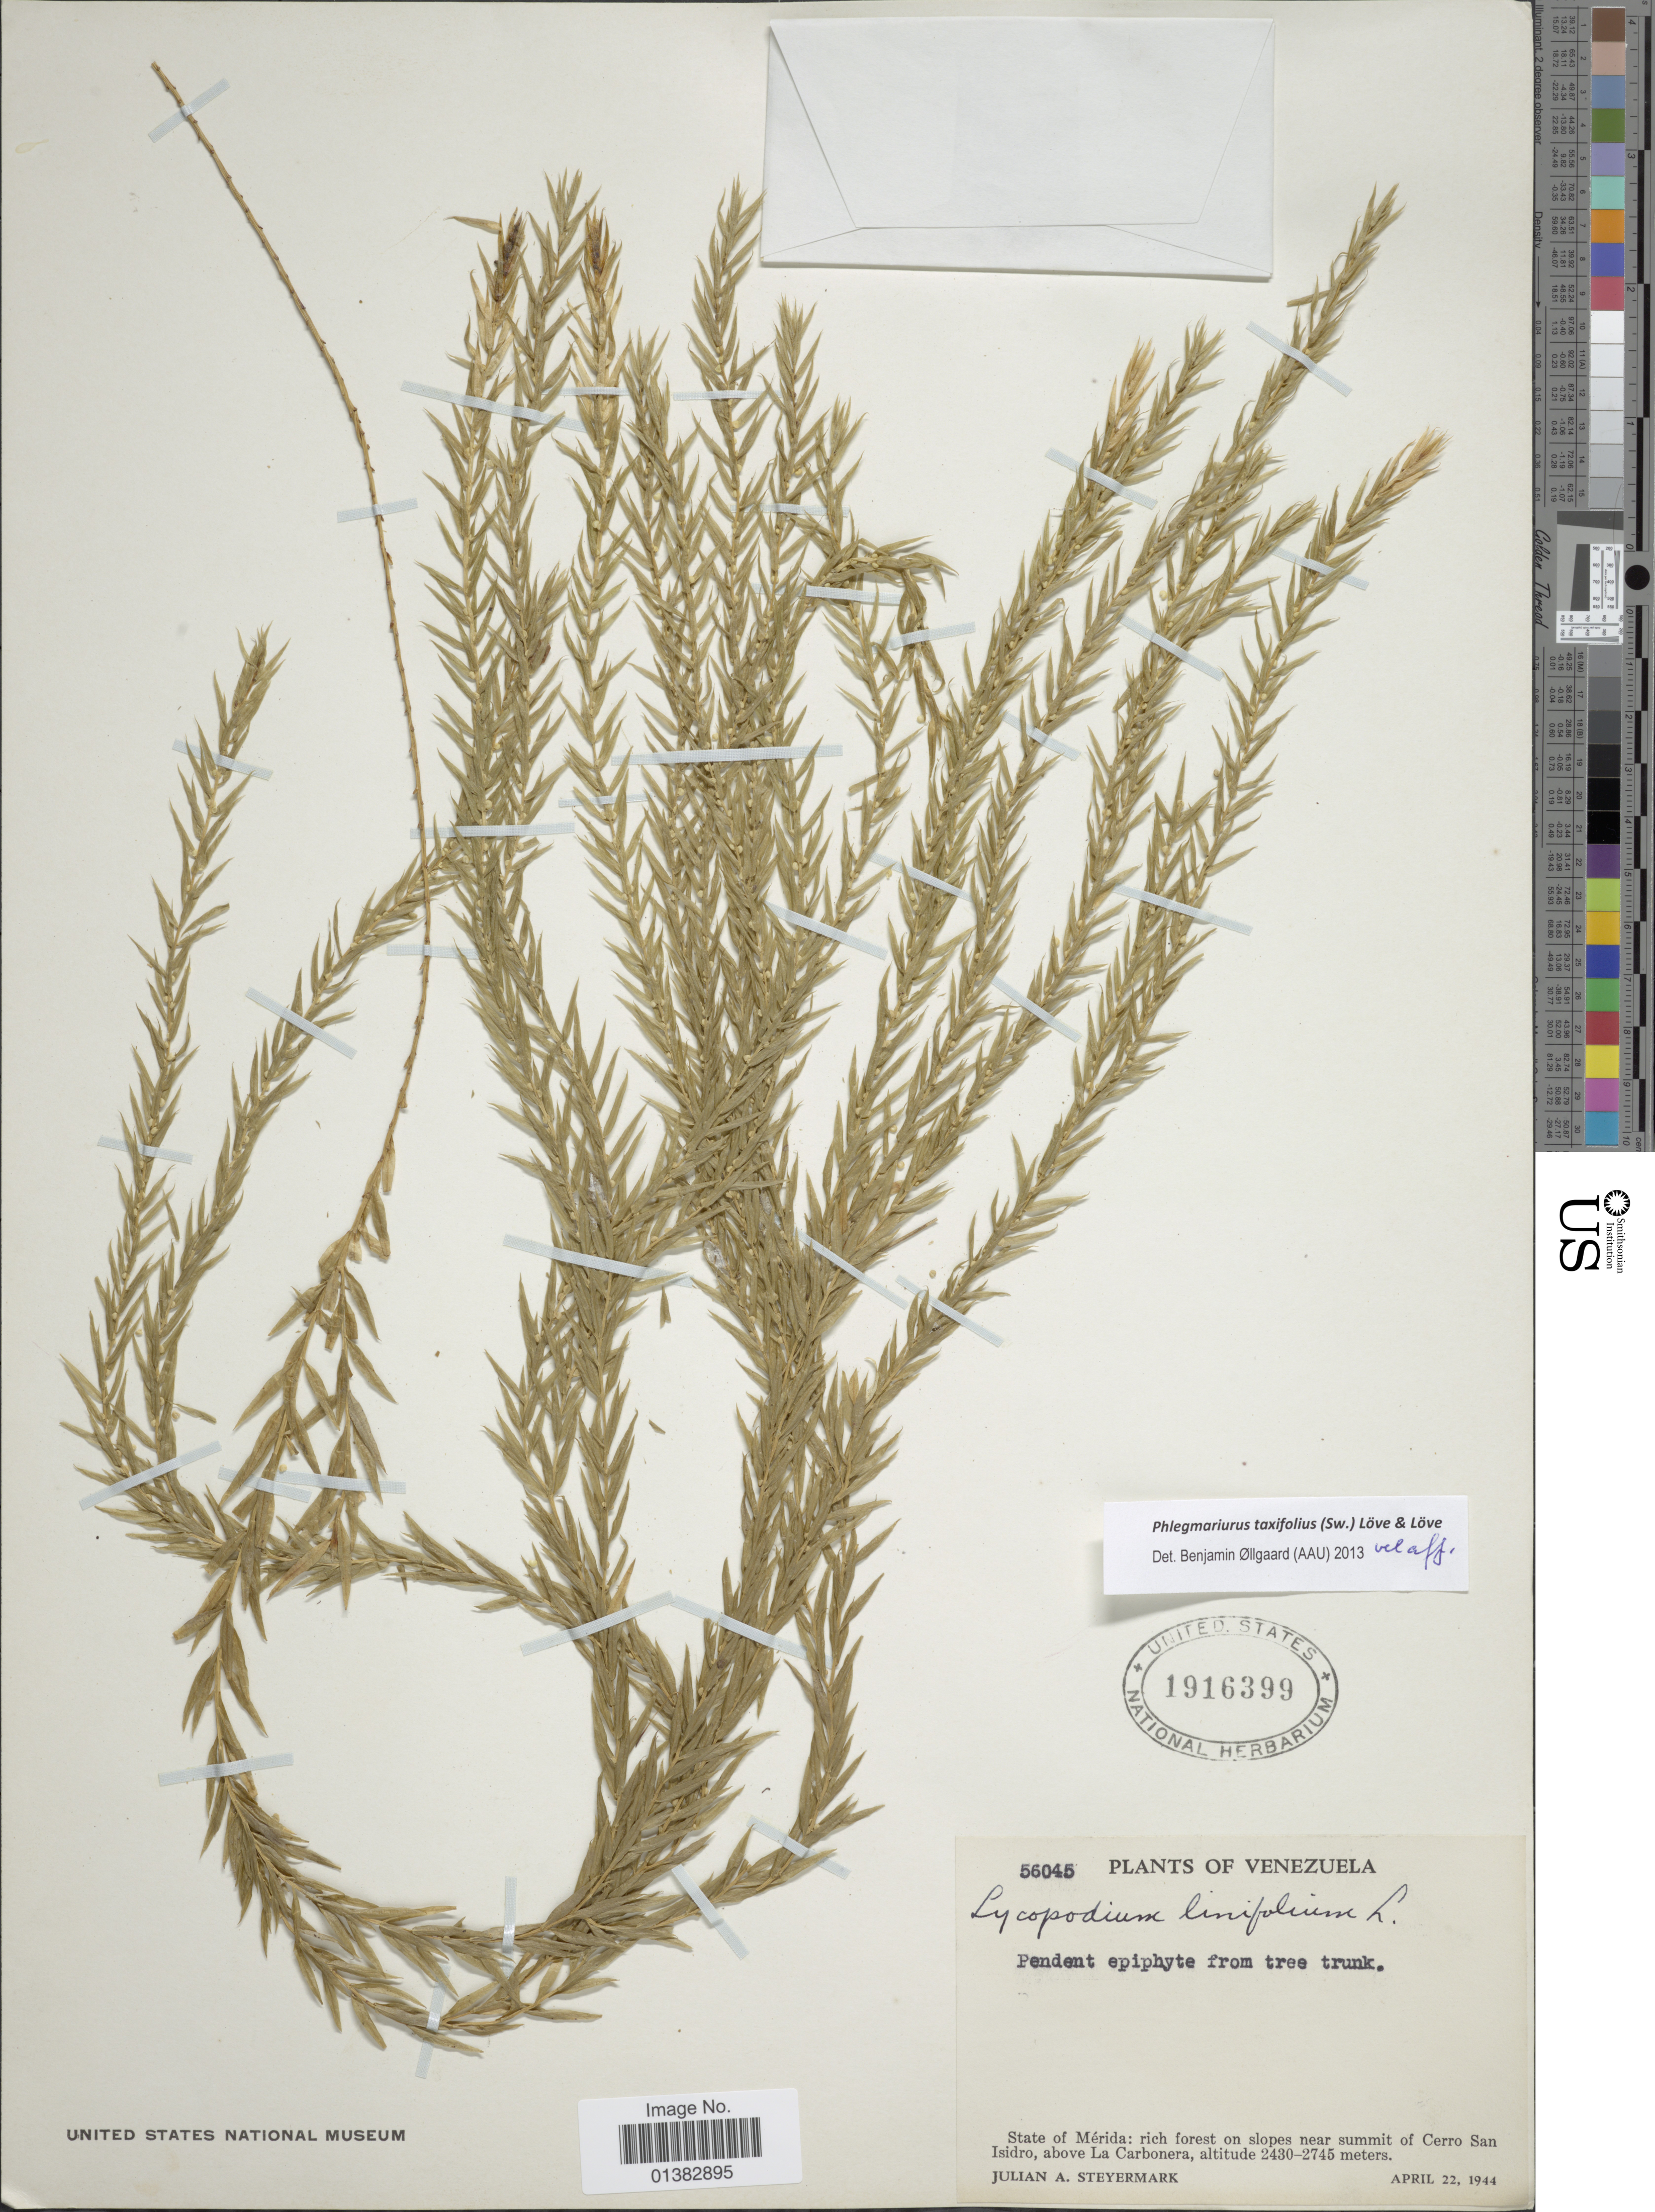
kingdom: Plantae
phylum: Tracheophyta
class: Lycopodiopsida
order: Lycopodiales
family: Lycopodiaceae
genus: Phlegmariurus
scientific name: Phlegmariurus taxifolius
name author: (Sw.) Á. Löve & D. Löve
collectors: J. Steyermark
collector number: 56045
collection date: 1944-04-22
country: Venezuela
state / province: Mérida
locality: Rich forest on slopes near summit of Cerro San Isidro, above La Carbonera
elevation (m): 2430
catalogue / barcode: US 1916399